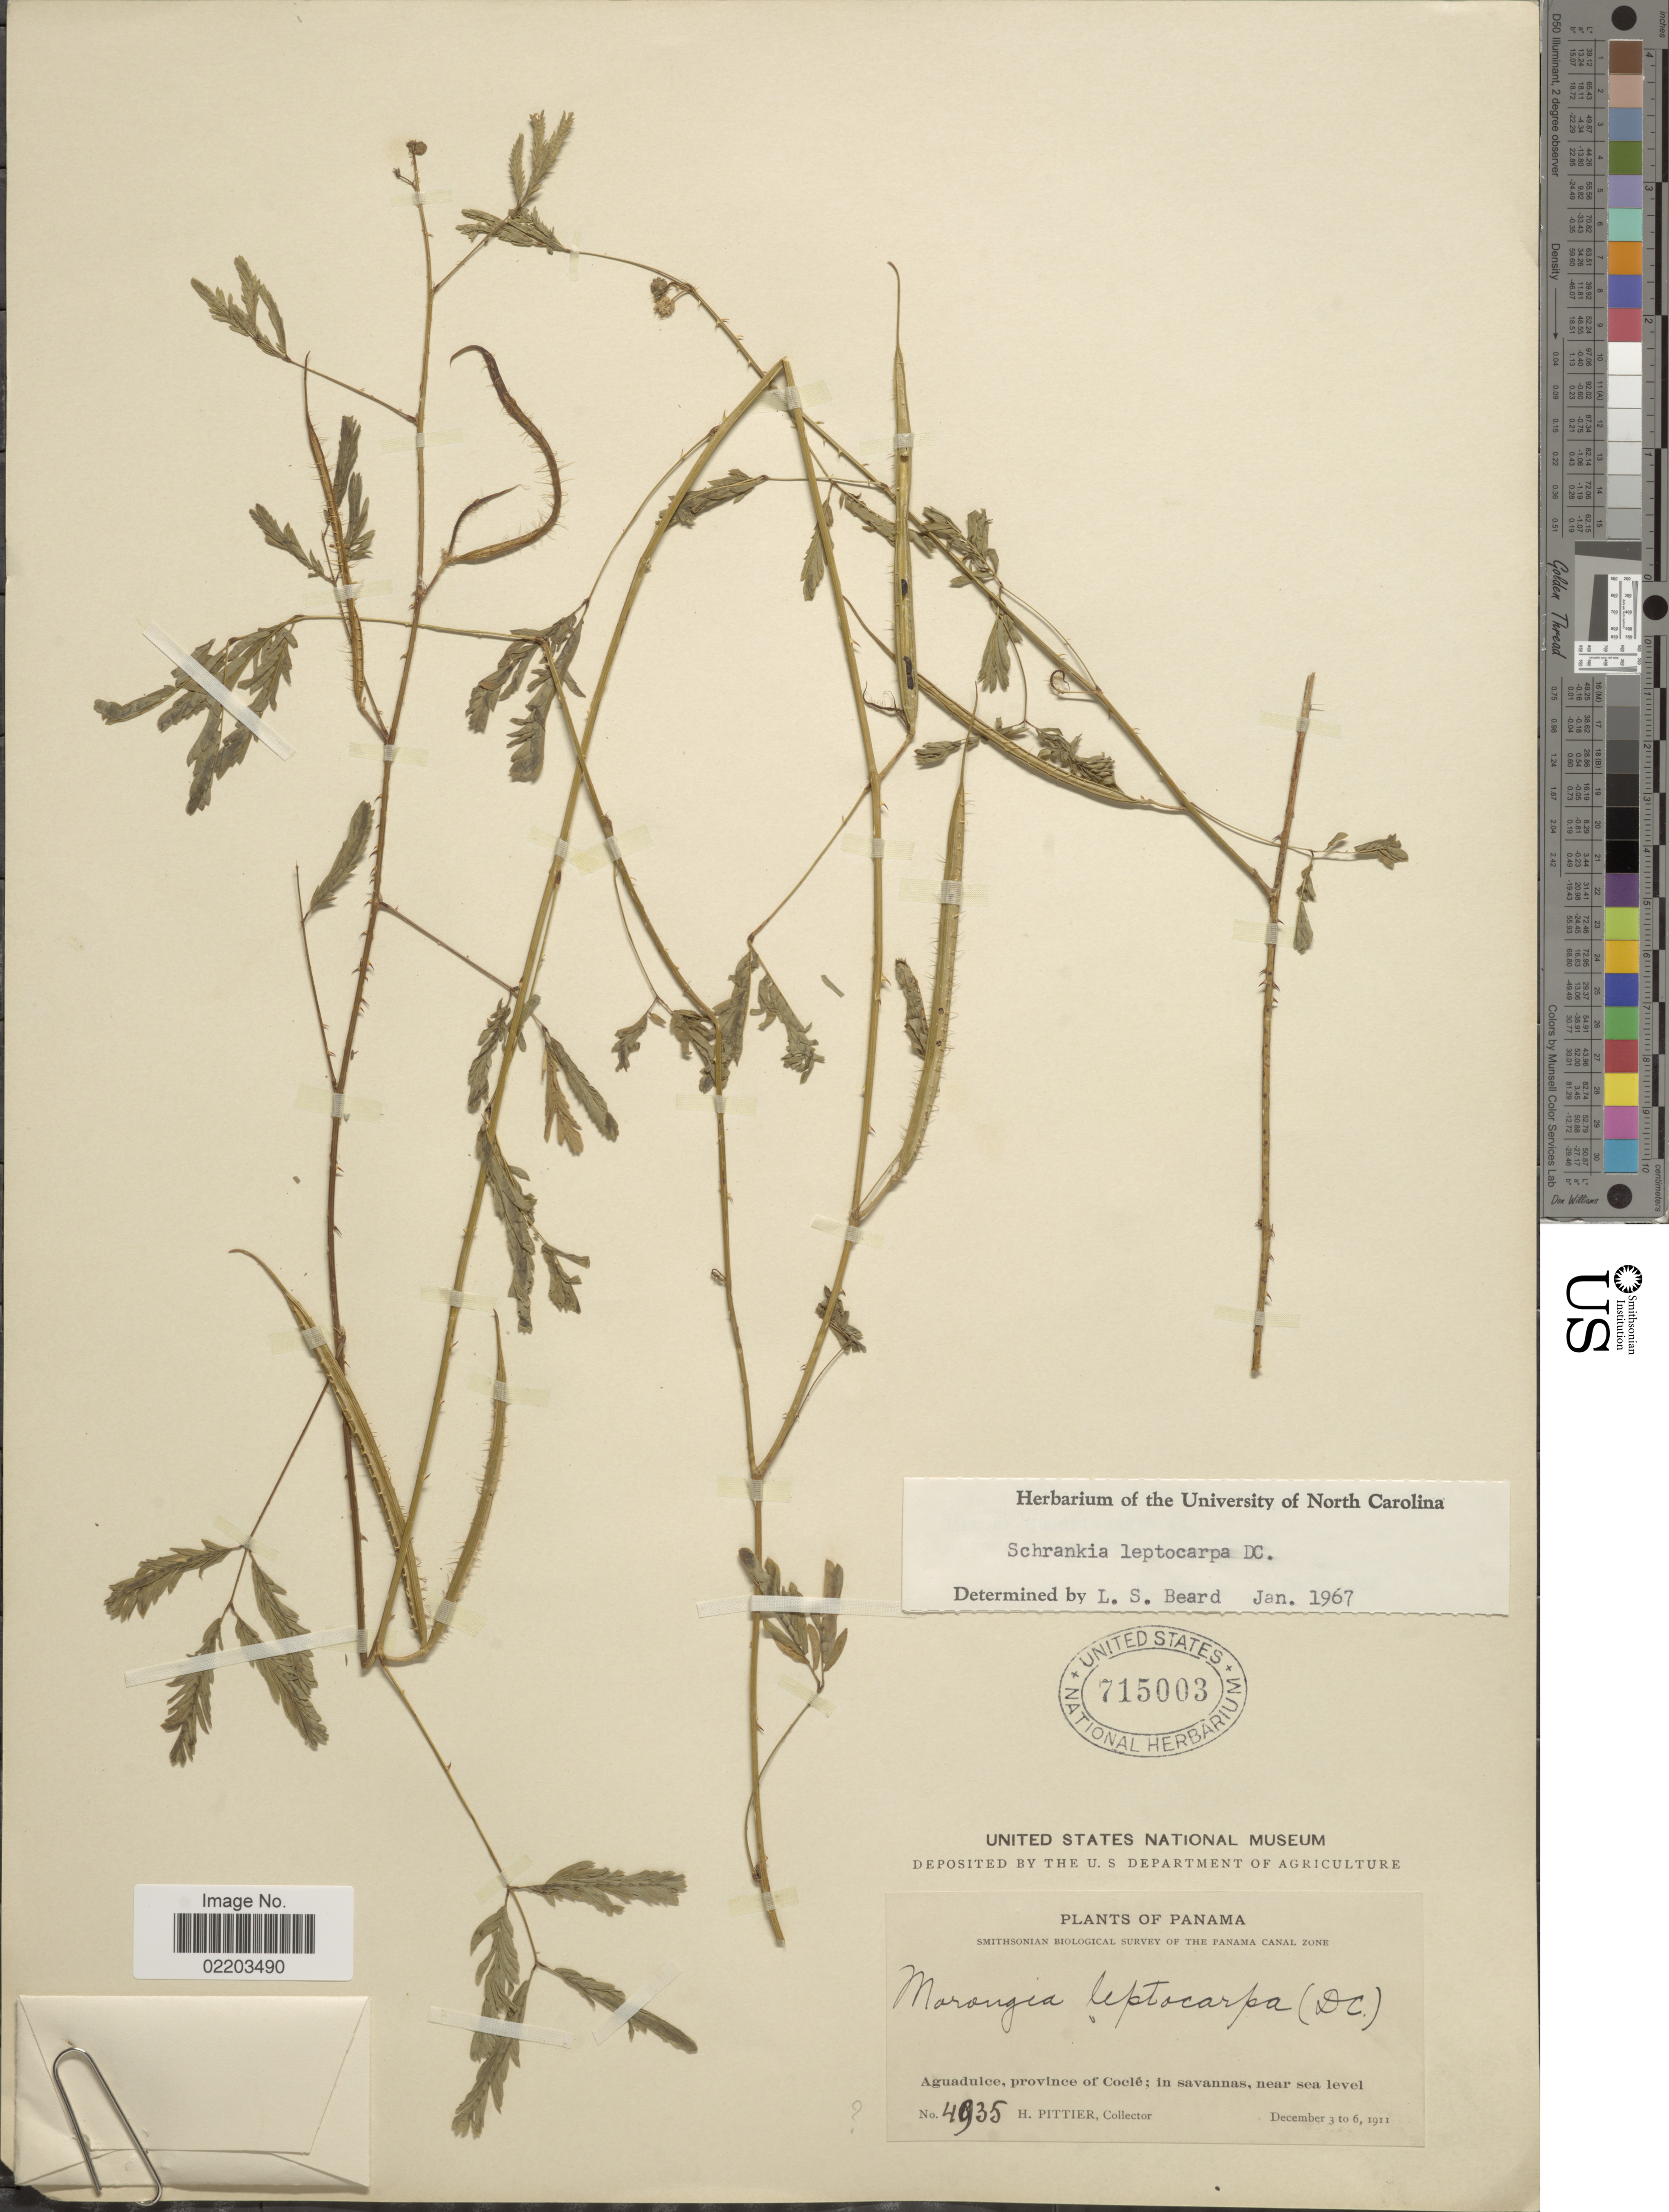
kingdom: Plantae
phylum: Tracheophyta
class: Magnoliopsida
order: Fabales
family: Fabaceae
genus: Mimosa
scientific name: Mimosa candollei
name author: R. Grether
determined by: Strong, Mark T., (BOT), Smithsonian Institution - National Museum of Natural History (UNITED STATES)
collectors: H. F. Pittier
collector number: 4935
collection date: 1911-12-03/1911-12-06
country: Panama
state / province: Coclé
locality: The Panama Canal Zone, Aguadulce; in savannas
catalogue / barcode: US 715003